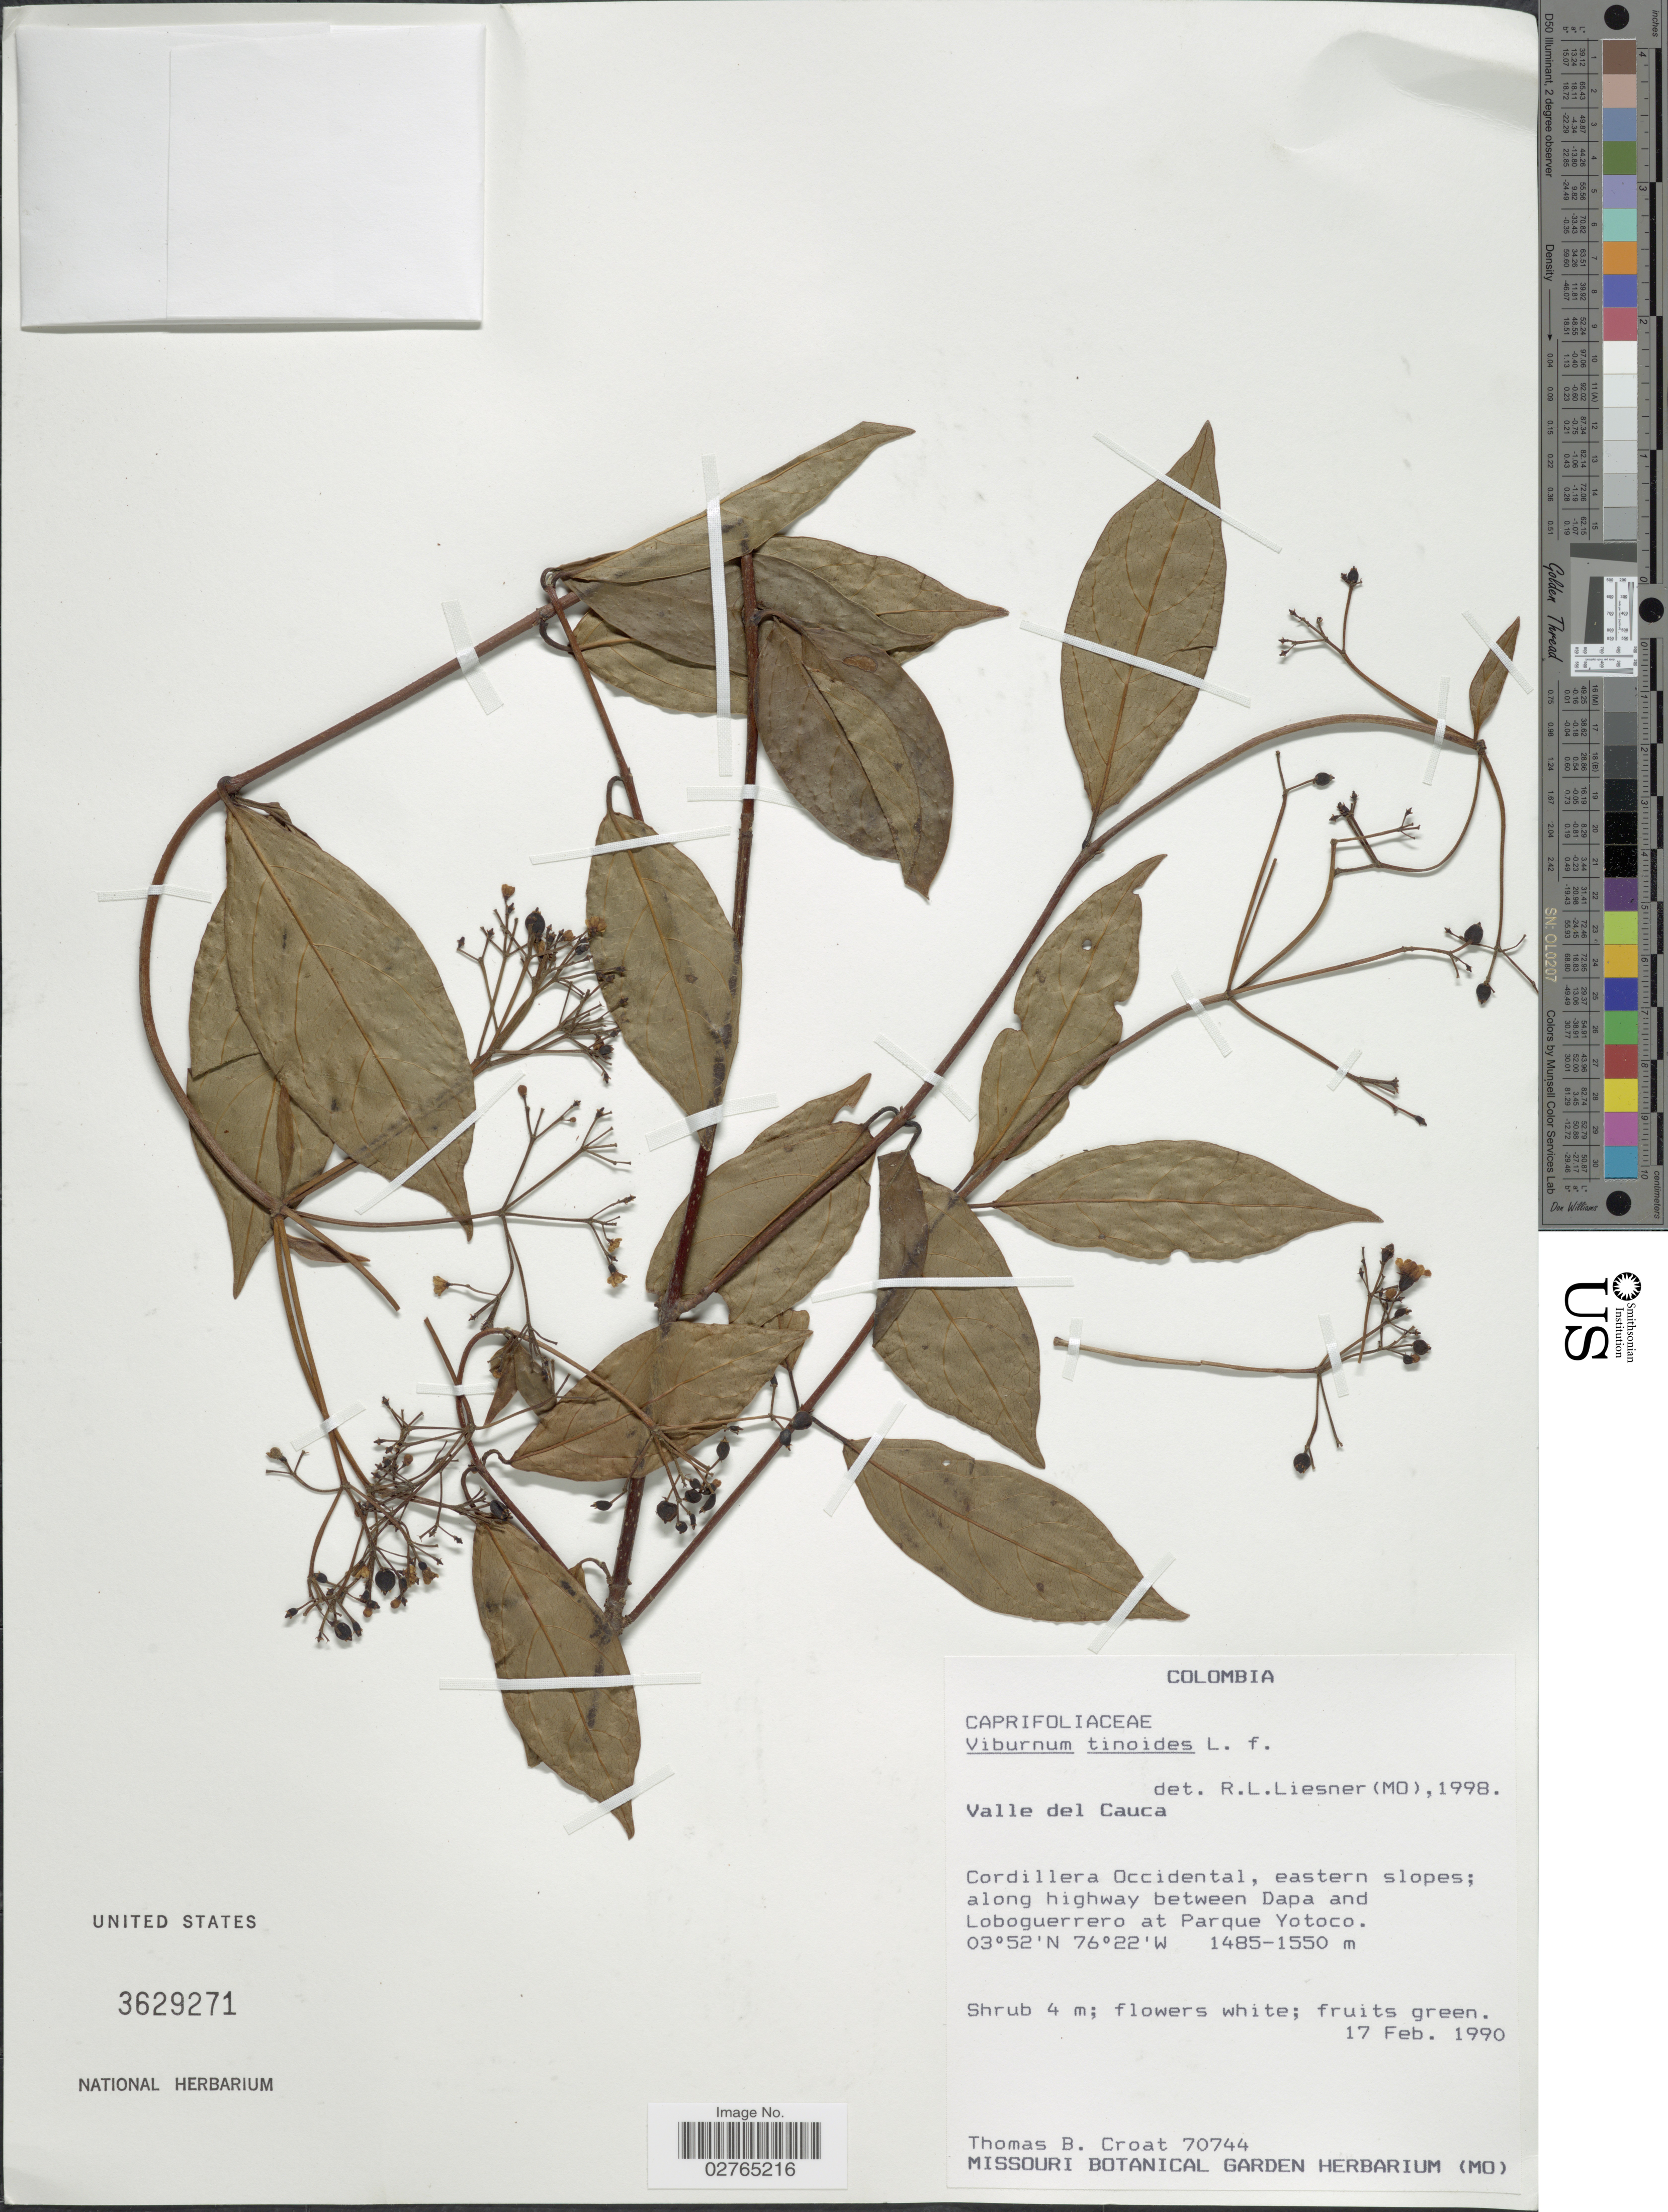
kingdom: Plantae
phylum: Tracheophyta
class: Magnoliopsida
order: Dipsacales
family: Viburnaceae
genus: Viburnum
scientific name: Viburnum tinoides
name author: L. f.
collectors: T. B. Croat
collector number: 70744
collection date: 1990-02-17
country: Colombia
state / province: Valle del Cauca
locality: Cordillera Occidental, eastern slopes; along highway between Dapa and Loboguerrero at Parque Yotoco.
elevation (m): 1485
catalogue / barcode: US 3629271